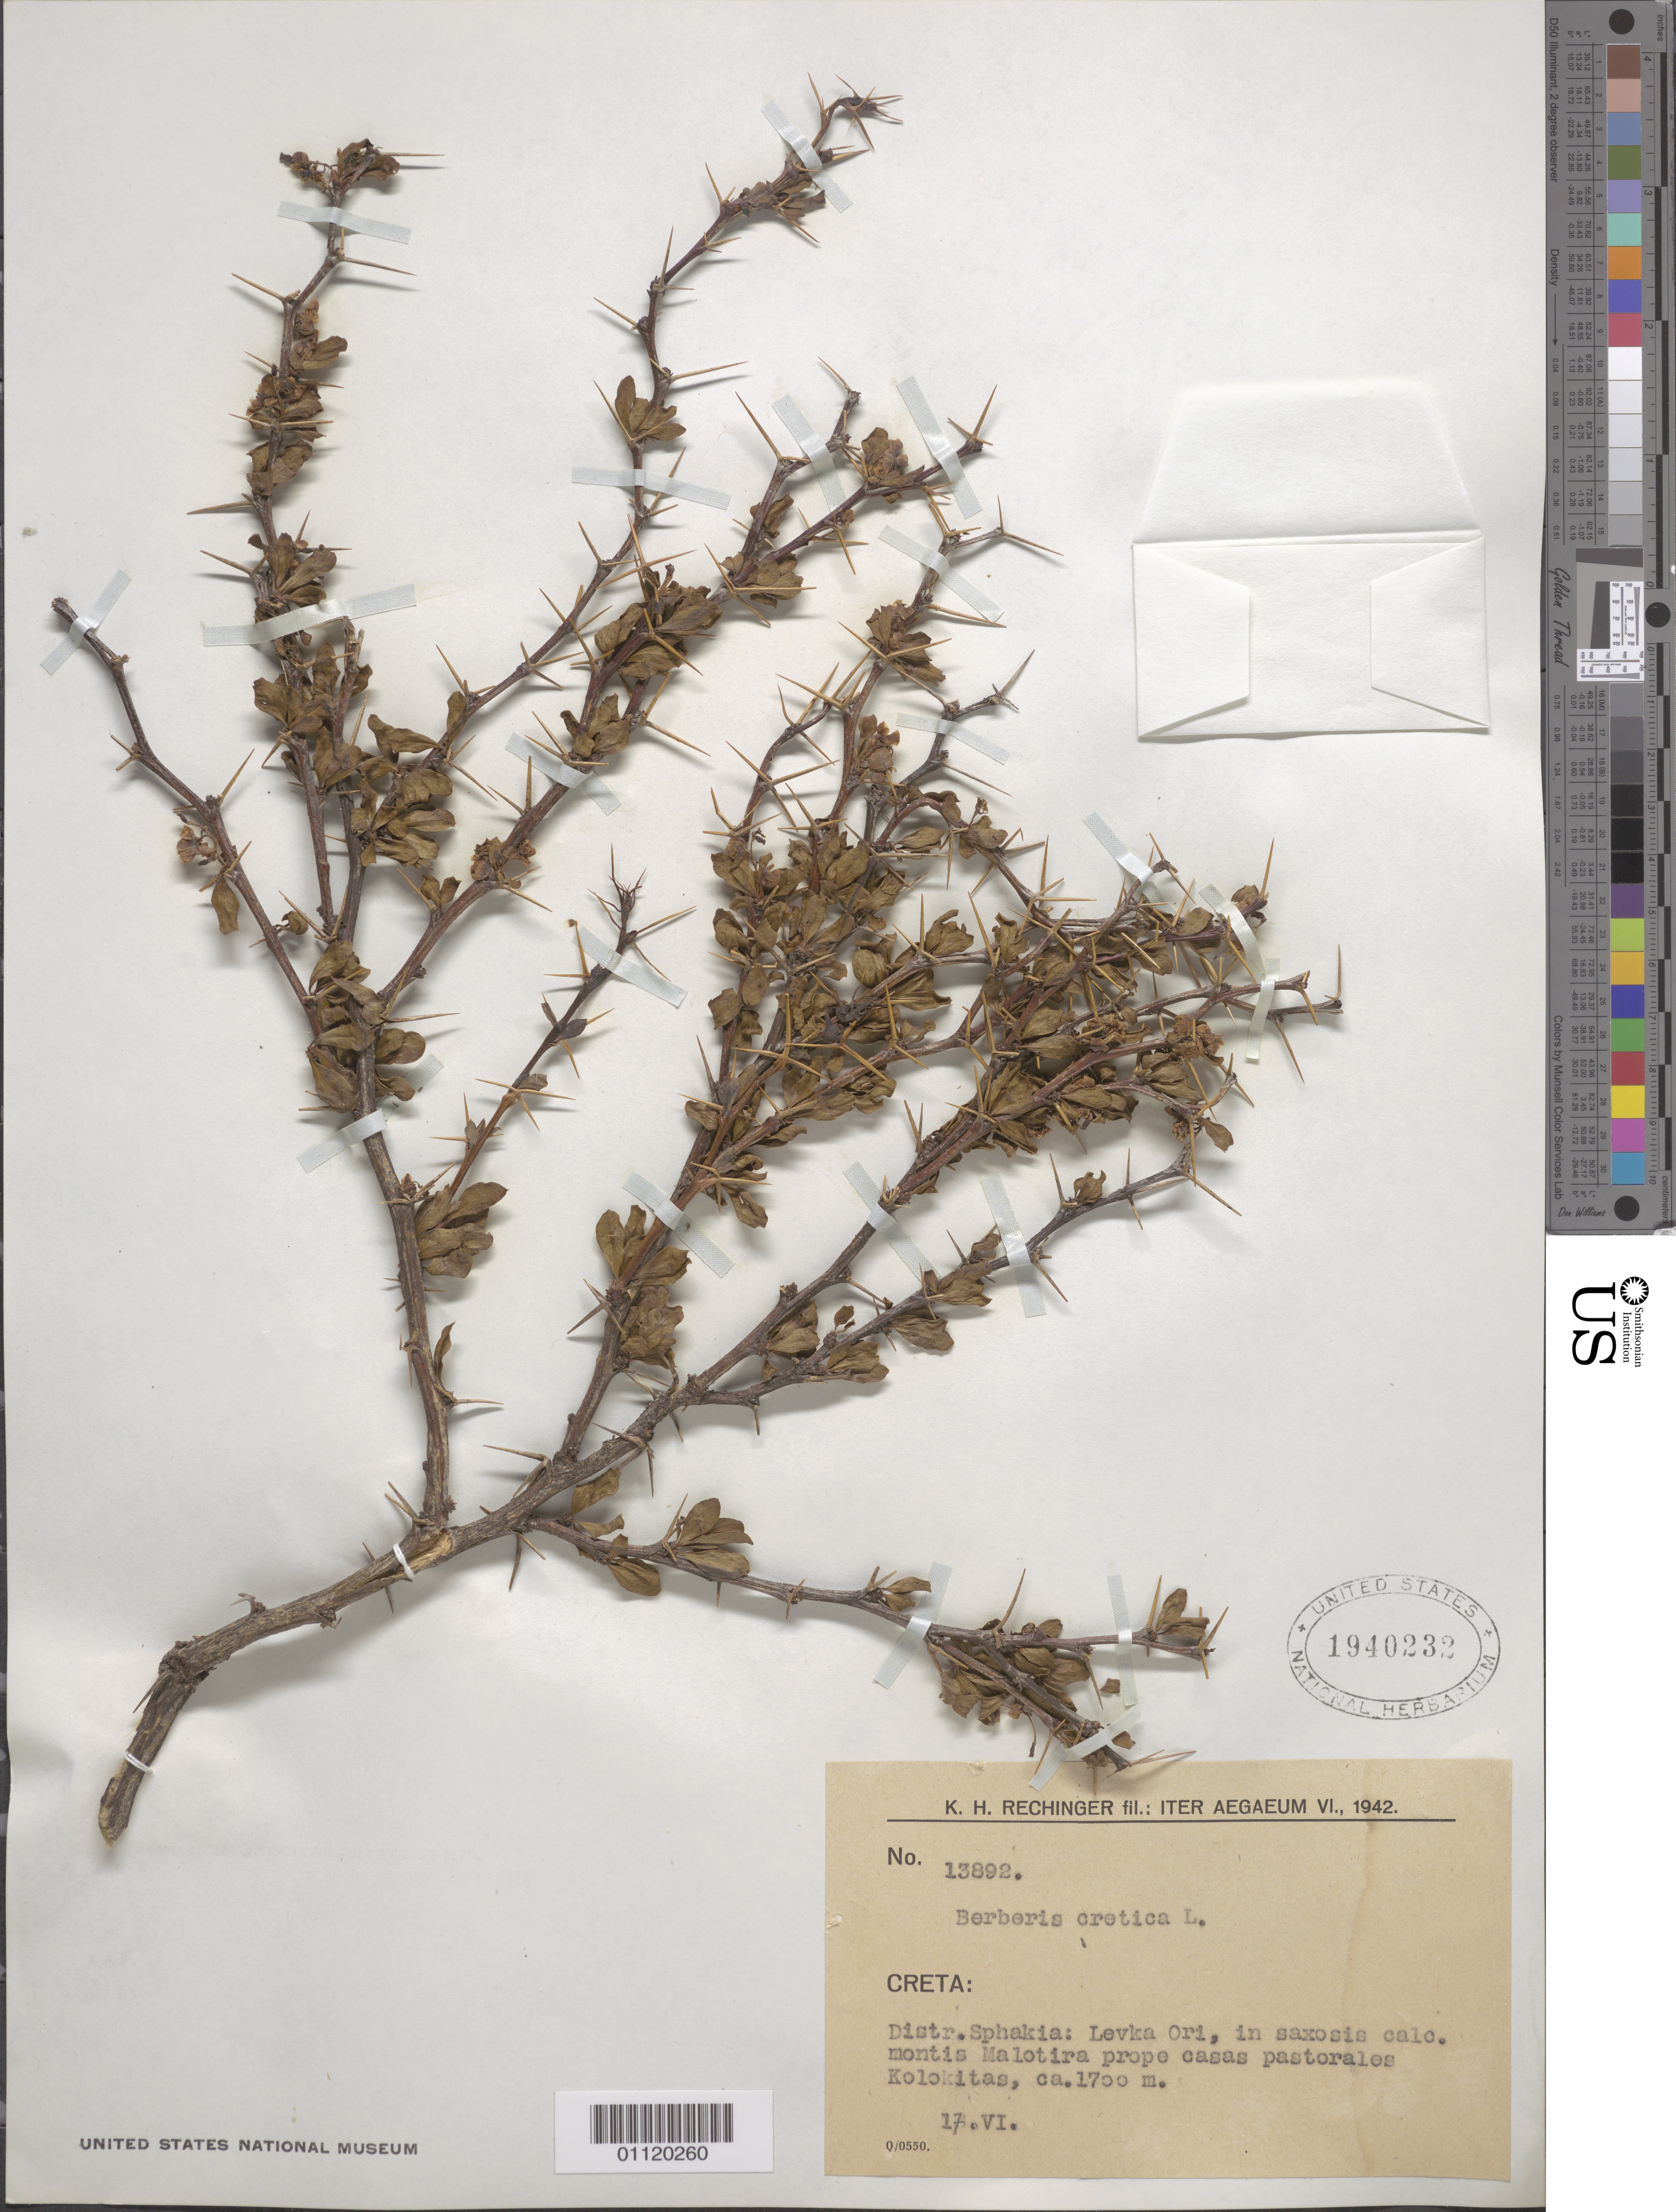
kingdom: Plantae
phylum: Tracheophyta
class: Magnoliopsida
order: Ranunculales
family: Berberidaceae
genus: Berberis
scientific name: Berberis cretica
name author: L.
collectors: K. H. Rechinger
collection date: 1942-06-17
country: Greece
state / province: Crete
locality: Distr. Sphakia: Levka Ori, in saxosis calc. montis Malotira prope casas pastorales Kolokitas.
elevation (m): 1700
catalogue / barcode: US 1940232